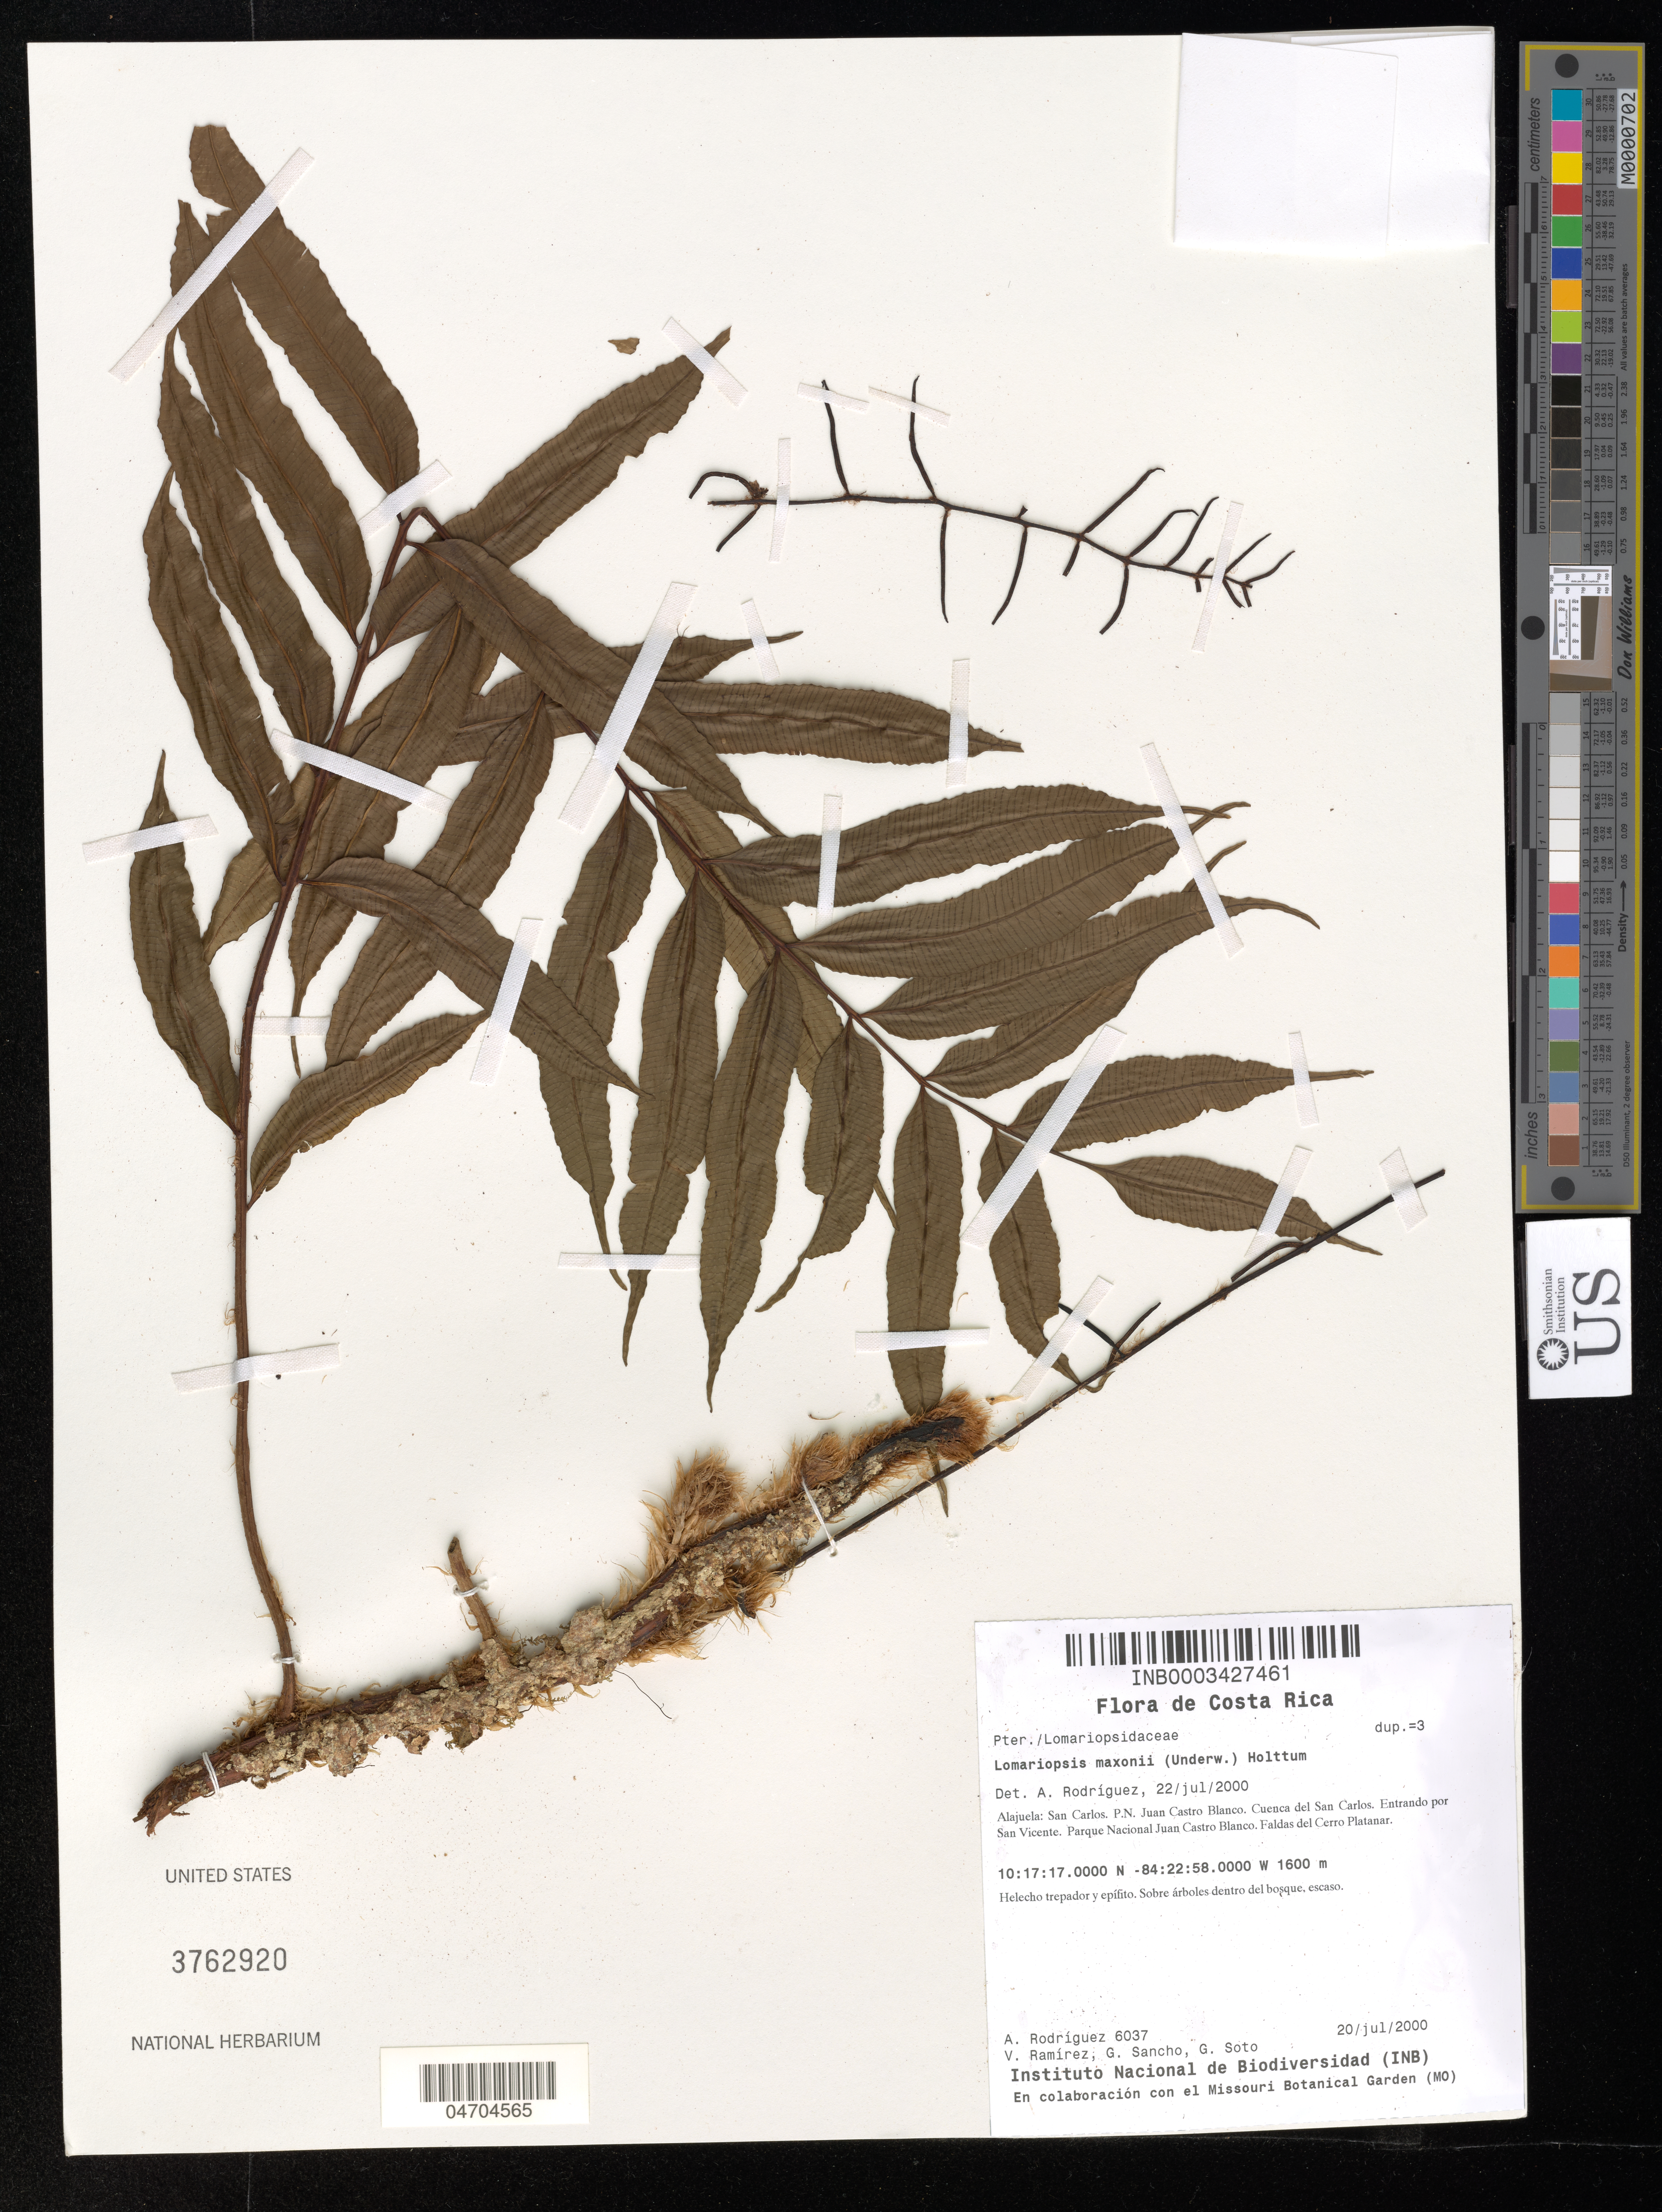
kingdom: Plantae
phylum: Tracheophyta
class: Polypodiopsida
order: Polypodiales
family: Lomariopsidaceae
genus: Lomariopsis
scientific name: Lomariopsis maxonii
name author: (Underw.) Holttum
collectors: A. Rodríguez, V. Ramirez, G. Sancho & G. Soto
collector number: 6037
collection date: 2000-07-20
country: Costa Rica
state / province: Alajuela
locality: San Carlos. P. N. Juan Castro Blanco. Cuenca del San Carlos. Entrando por San Vicente. Parque Nacional Juan Castro Blanco. Faldas del Cerro Platanar.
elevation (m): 1600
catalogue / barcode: US 3762920